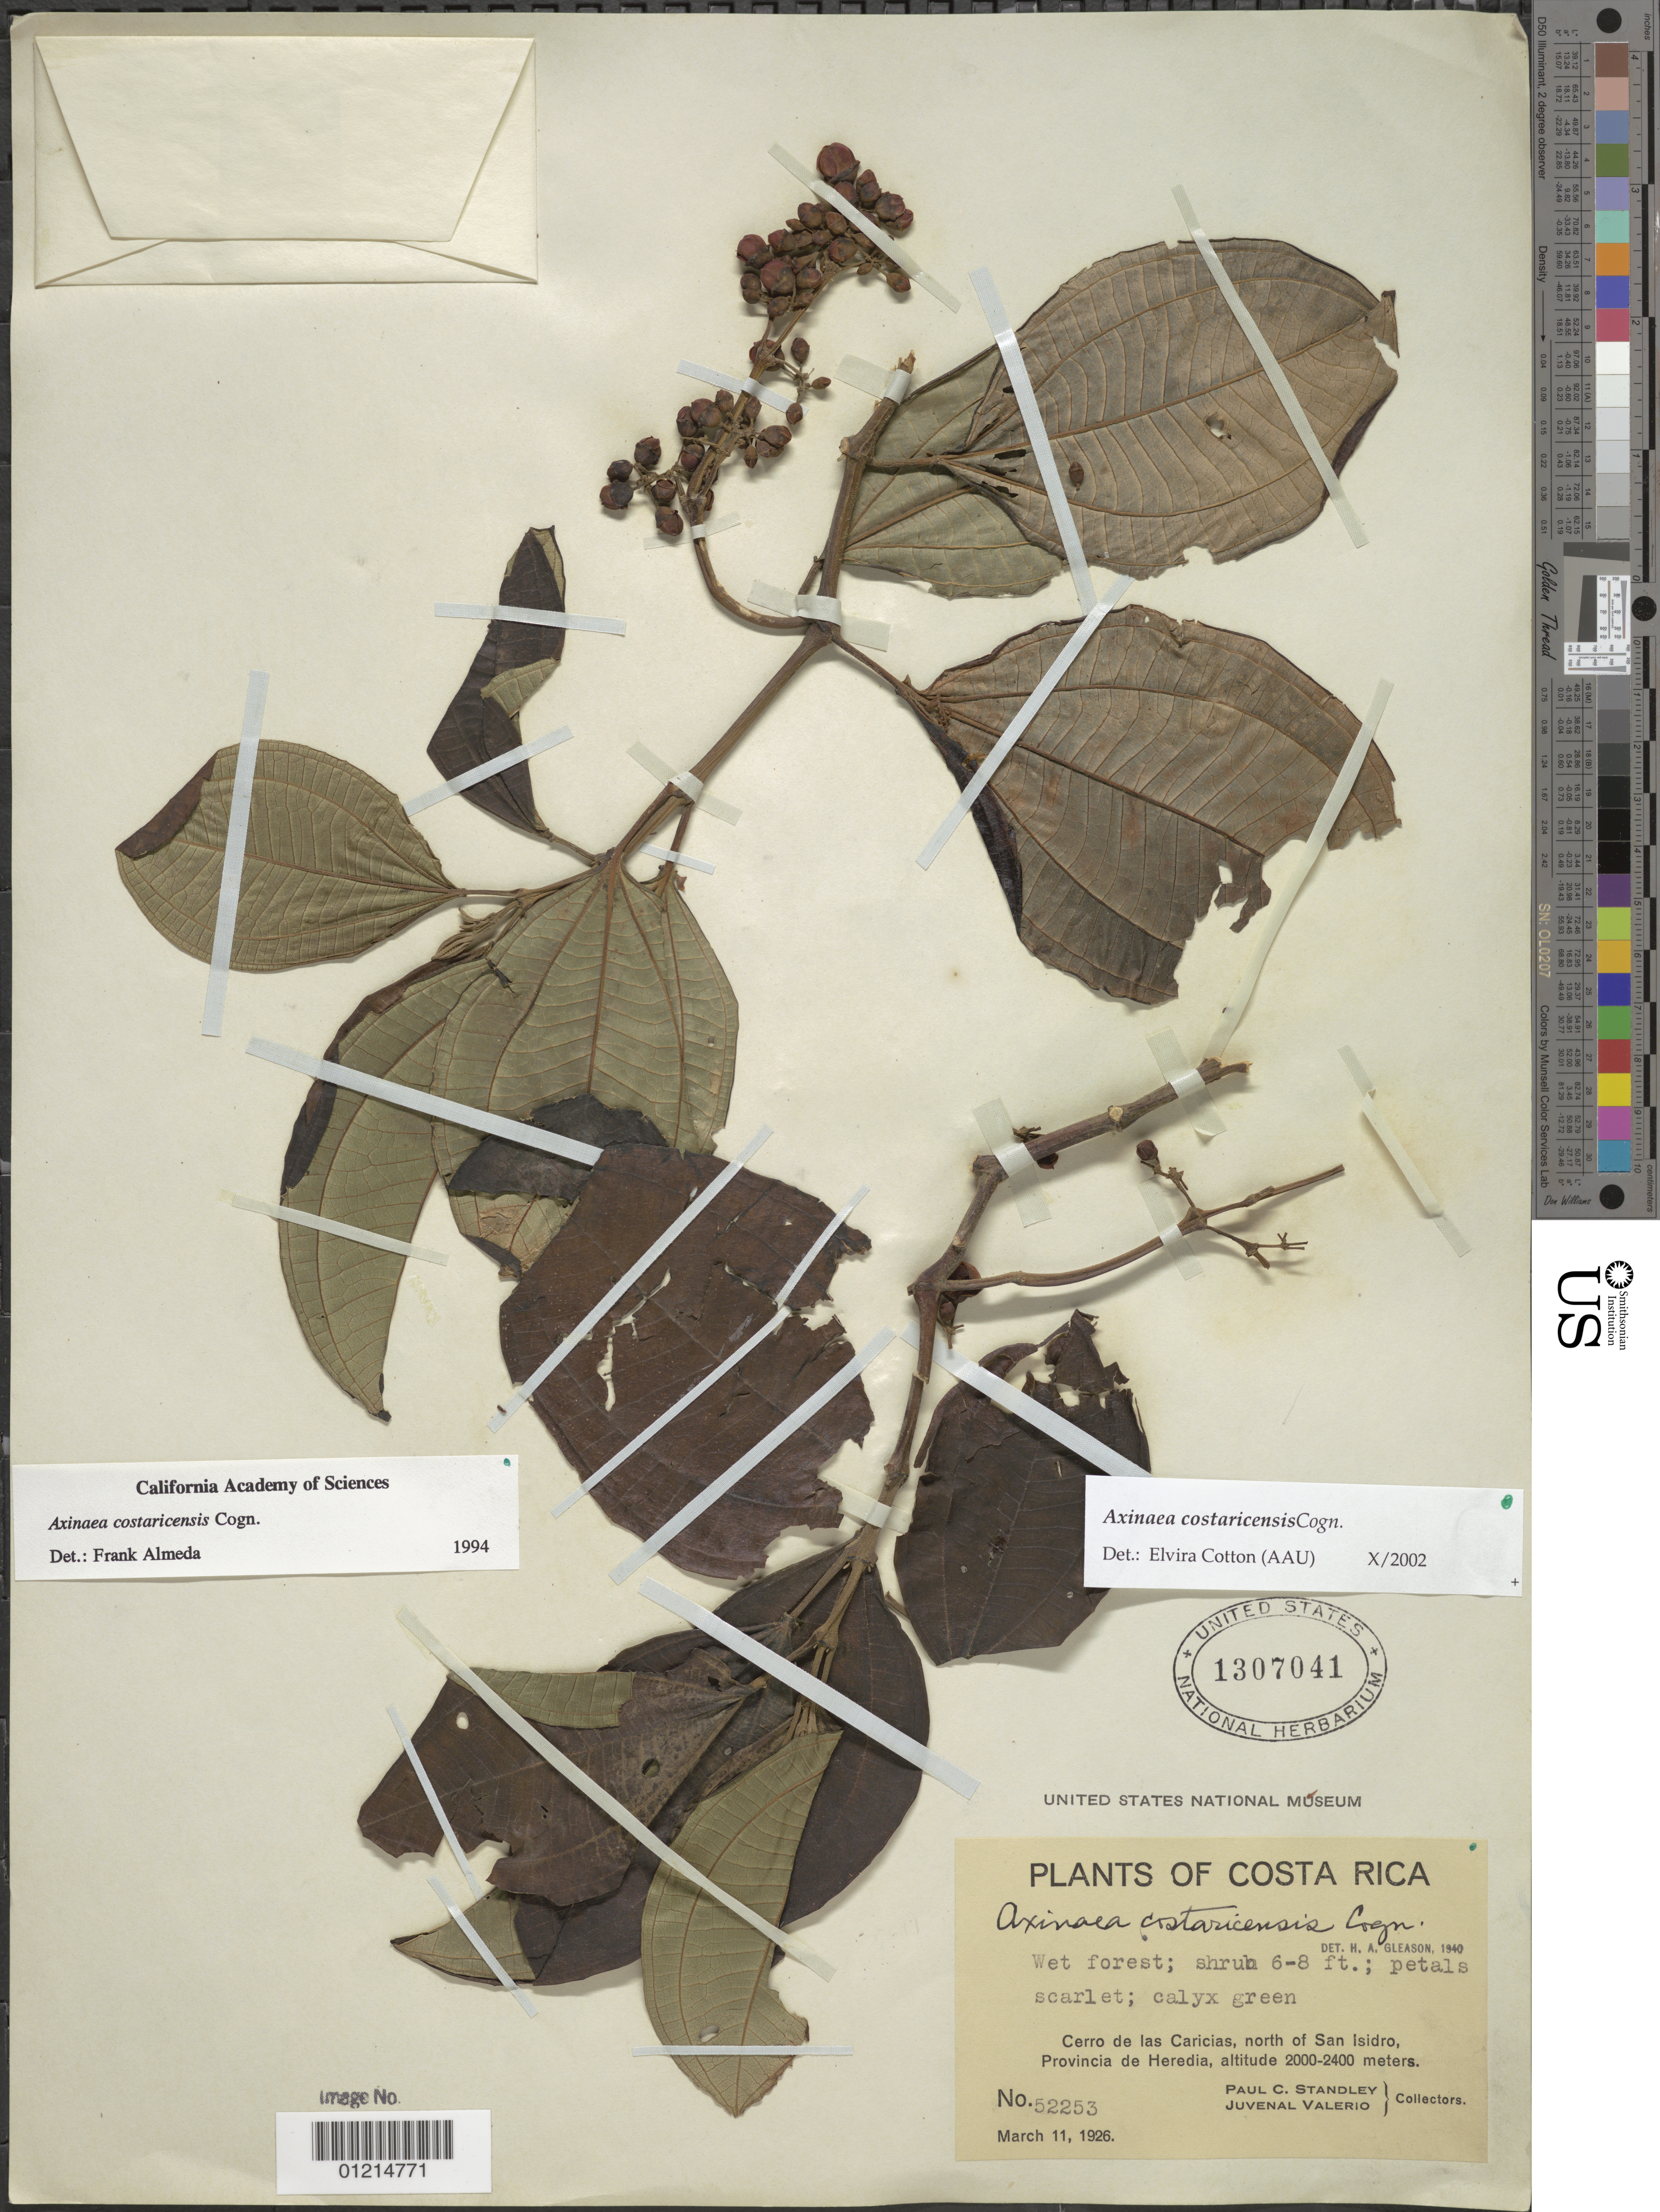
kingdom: Plantae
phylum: Tracheophyta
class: Magnoliopsida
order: Myrtales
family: Melastomataceae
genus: Axinaea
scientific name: Axinaea costaricensis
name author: Cogn. in A. DC.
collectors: P. C. Standley & J. Valerio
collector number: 52253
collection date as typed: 11 Mar 1926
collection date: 1926-03-11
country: Costa Rica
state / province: Heredia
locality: Cerro de las Caricias, N of San Isidro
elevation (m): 2000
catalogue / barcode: US 1307041